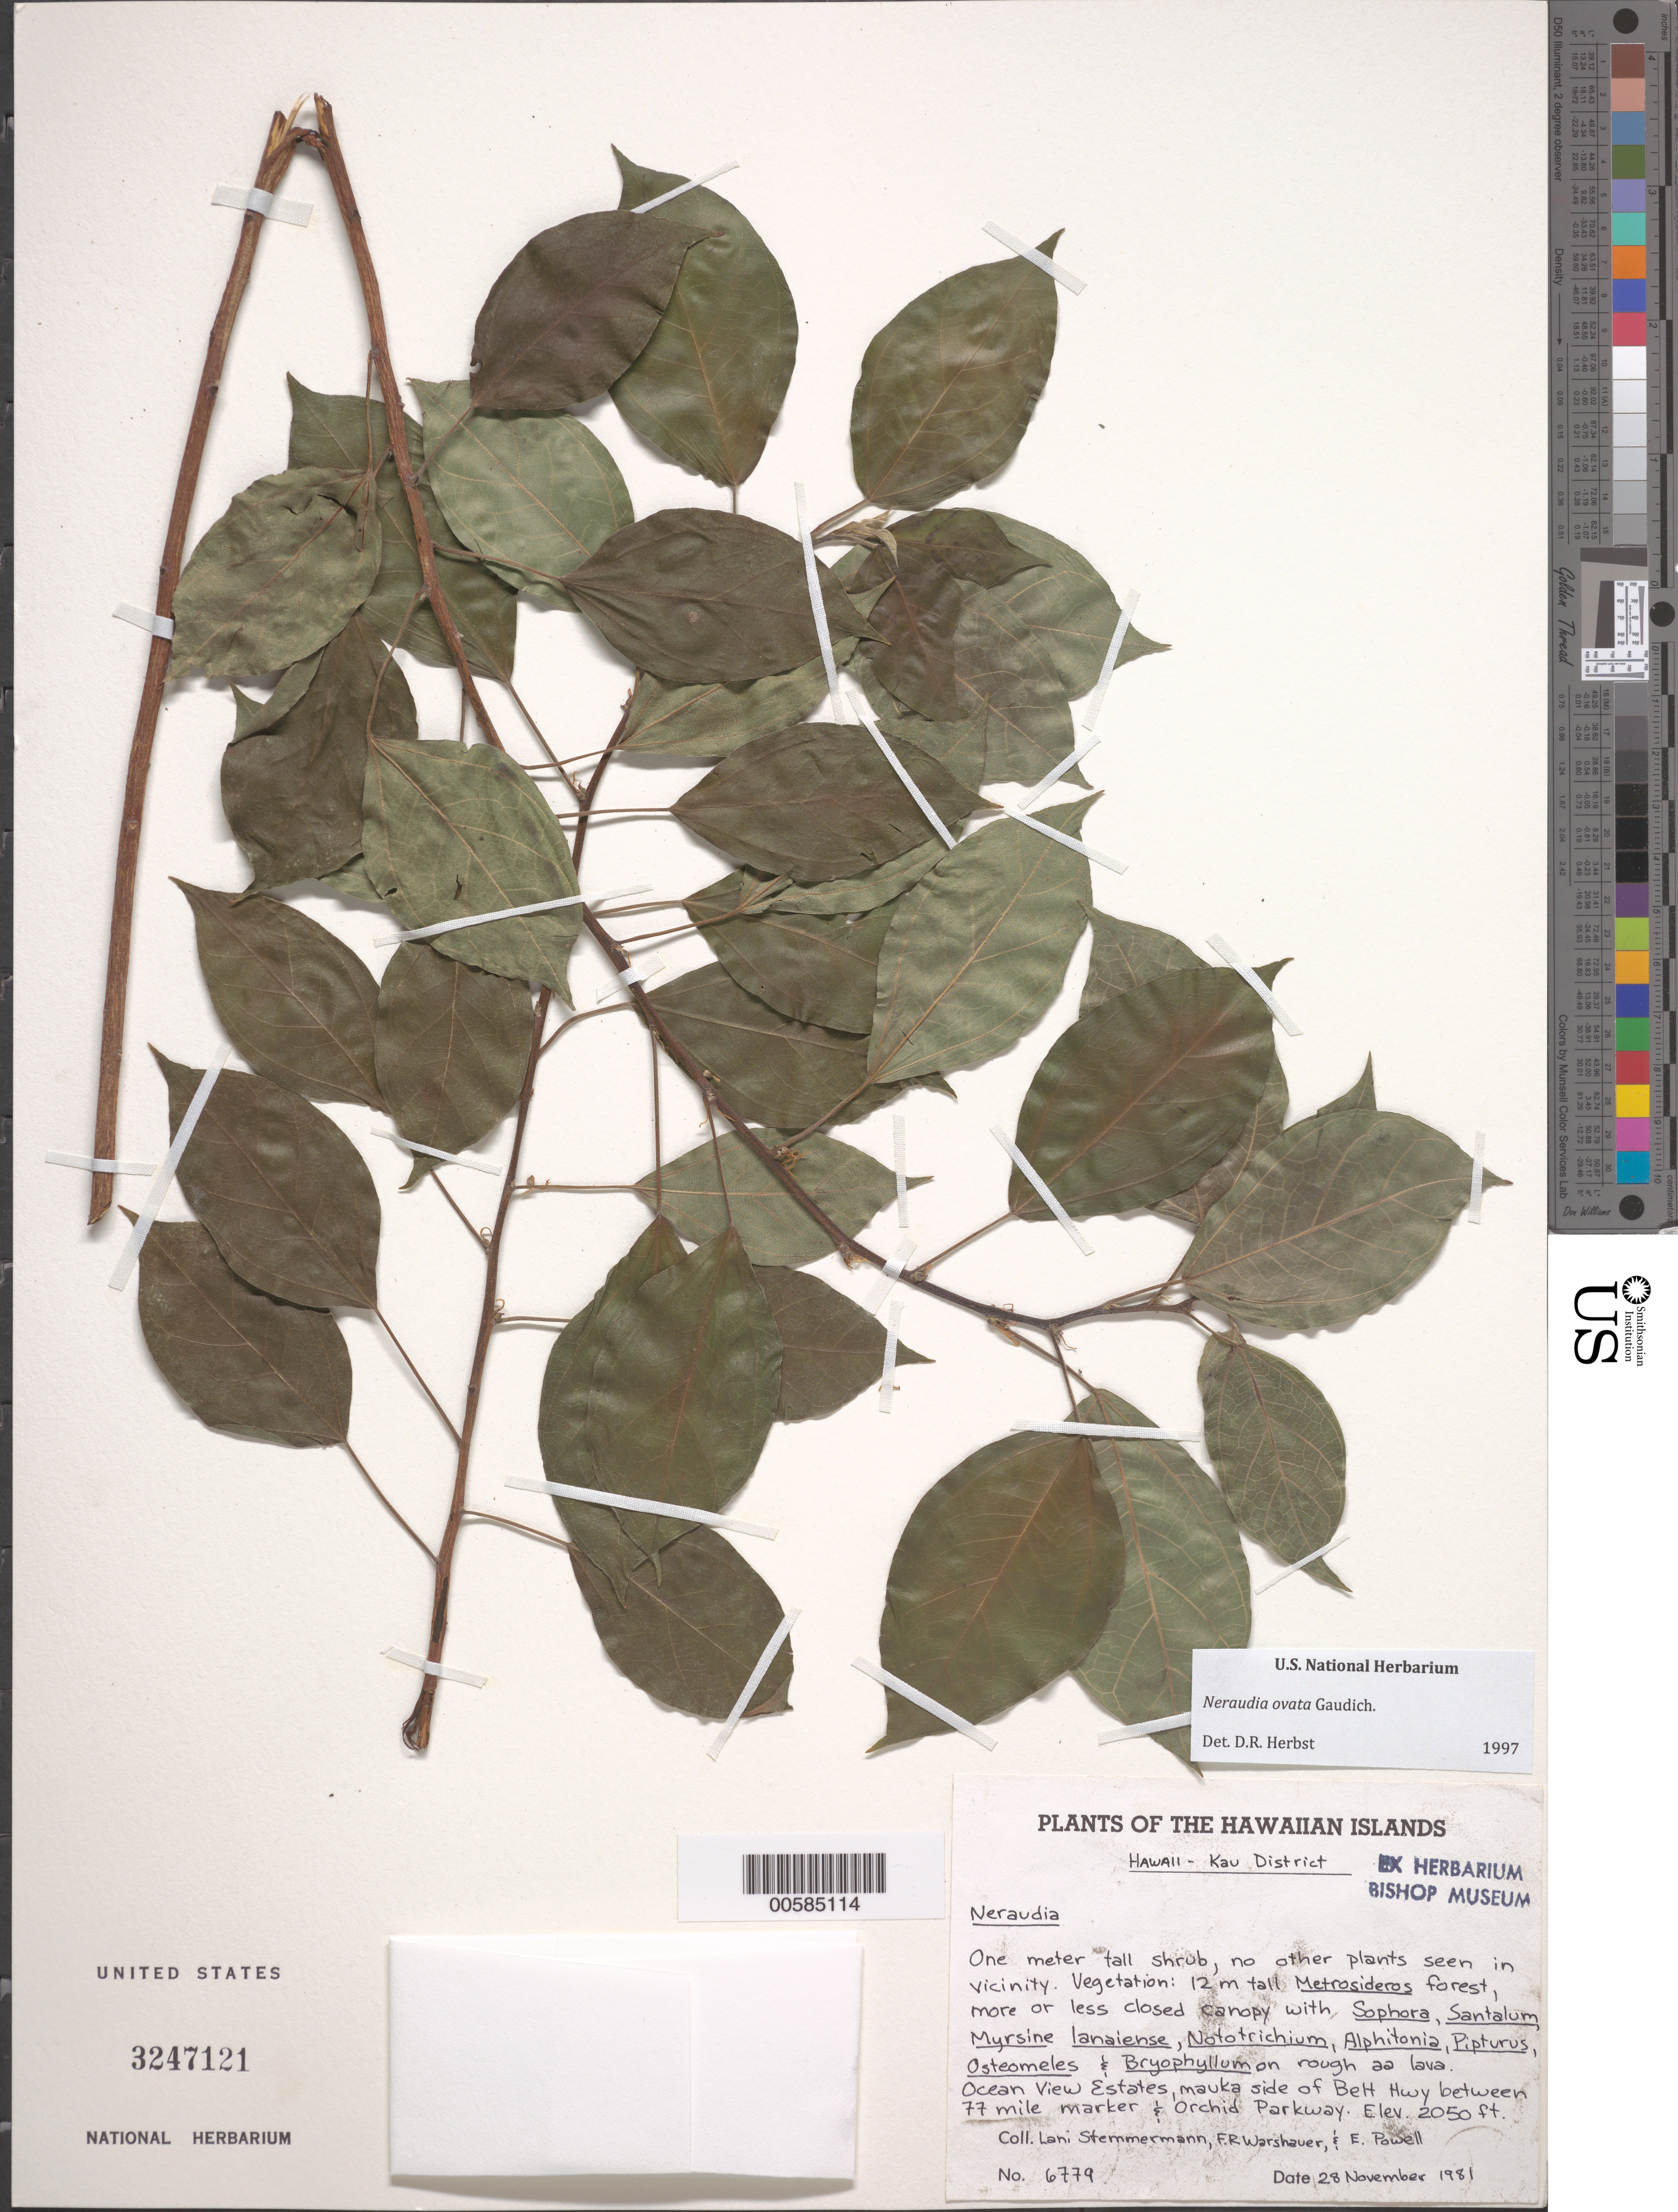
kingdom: Plantae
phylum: Tracheophyta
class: Magnoliopsida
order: Rosales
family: Urticaceae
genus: Neraudia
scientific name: Neraudia ovata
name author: Gaudich.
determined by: Herbst, D. R.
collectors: L. Stemmermann, F. Warshauer & E. Powell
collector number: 6779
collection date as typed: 28 Nov 1981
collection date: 1981-11-28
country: United States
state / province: Hawaii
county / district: Hawaii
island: Hawaii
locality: Kau Dist, Ocean View Estates, mauka side of Belt Hwy between 77 mi marker & Orchid Pkwy.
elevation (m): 625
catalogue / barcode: US 3247121